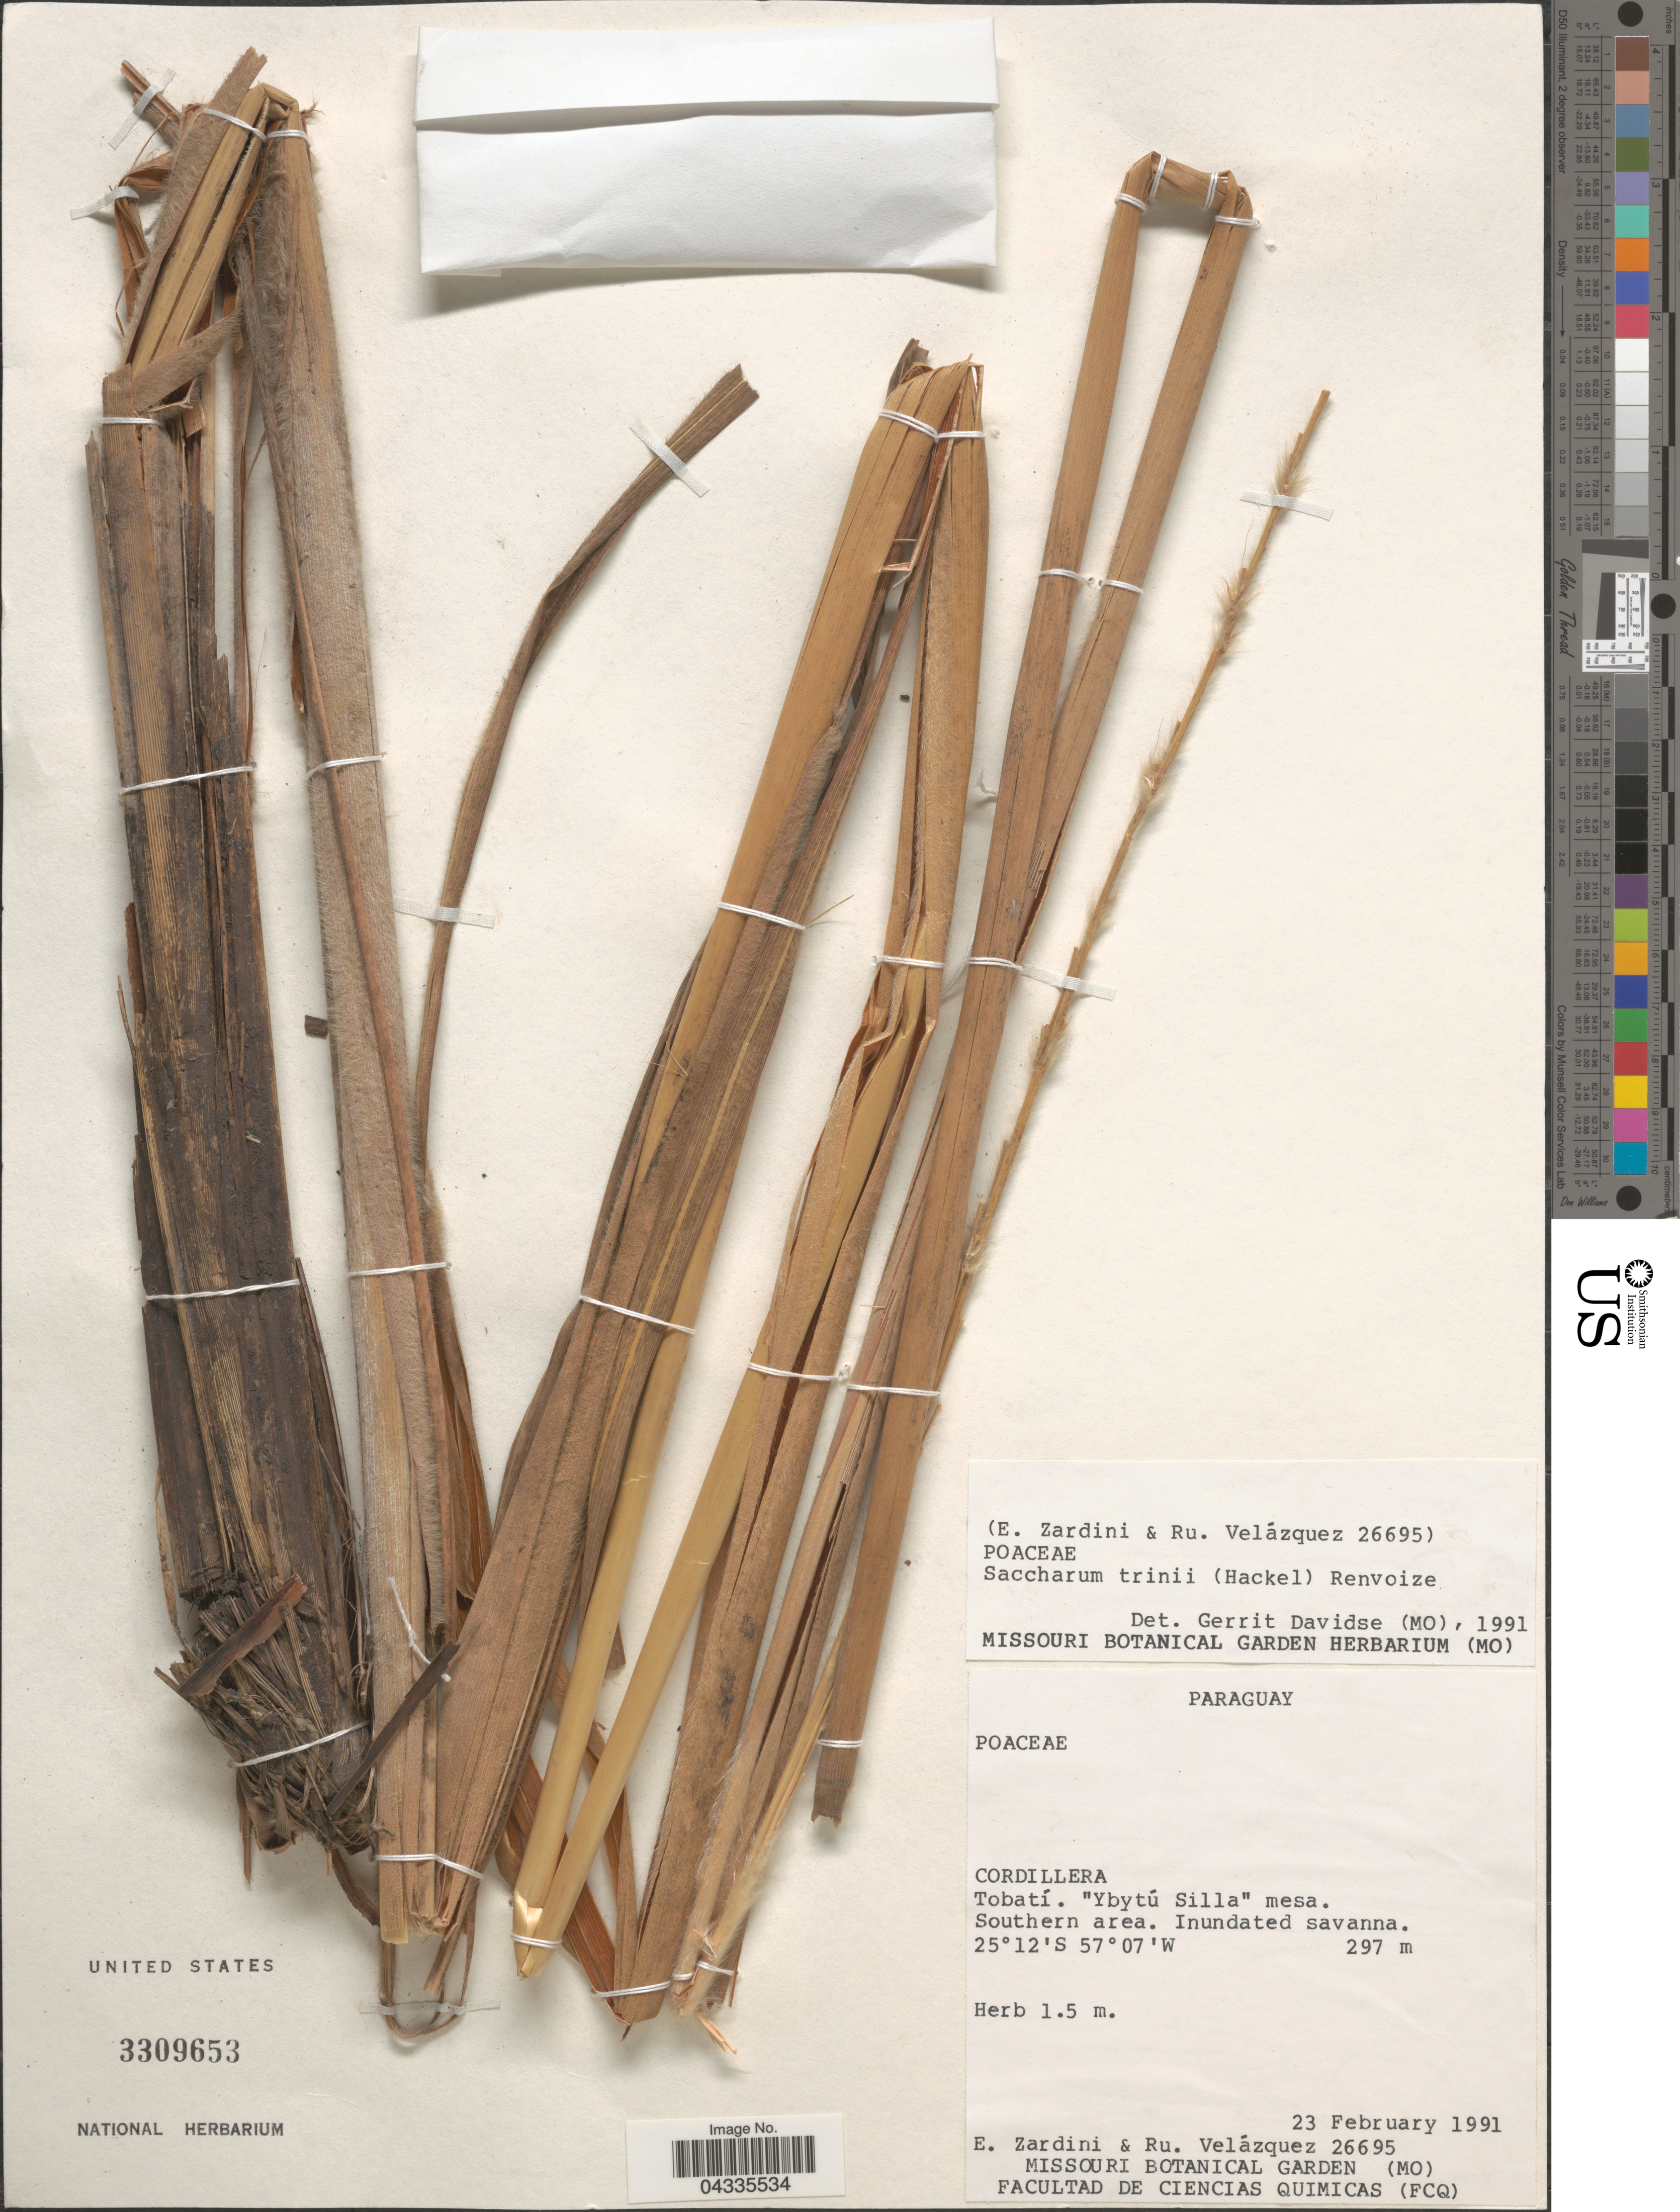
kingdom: Plantae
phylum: Tracheophyta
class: Liliopsida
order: Poales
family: Poaceae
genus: Erianthus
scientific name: Erianthus trinii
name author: Hack.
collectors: E. Zardini & R. Velázquez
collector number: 26695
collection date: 1991-02-23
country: Paraguay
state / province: Cordillera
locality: Tobatí. "Ybytú Silla" mesa. Southern area. Inundated savanna.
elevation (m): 297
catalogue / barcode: US 3309653